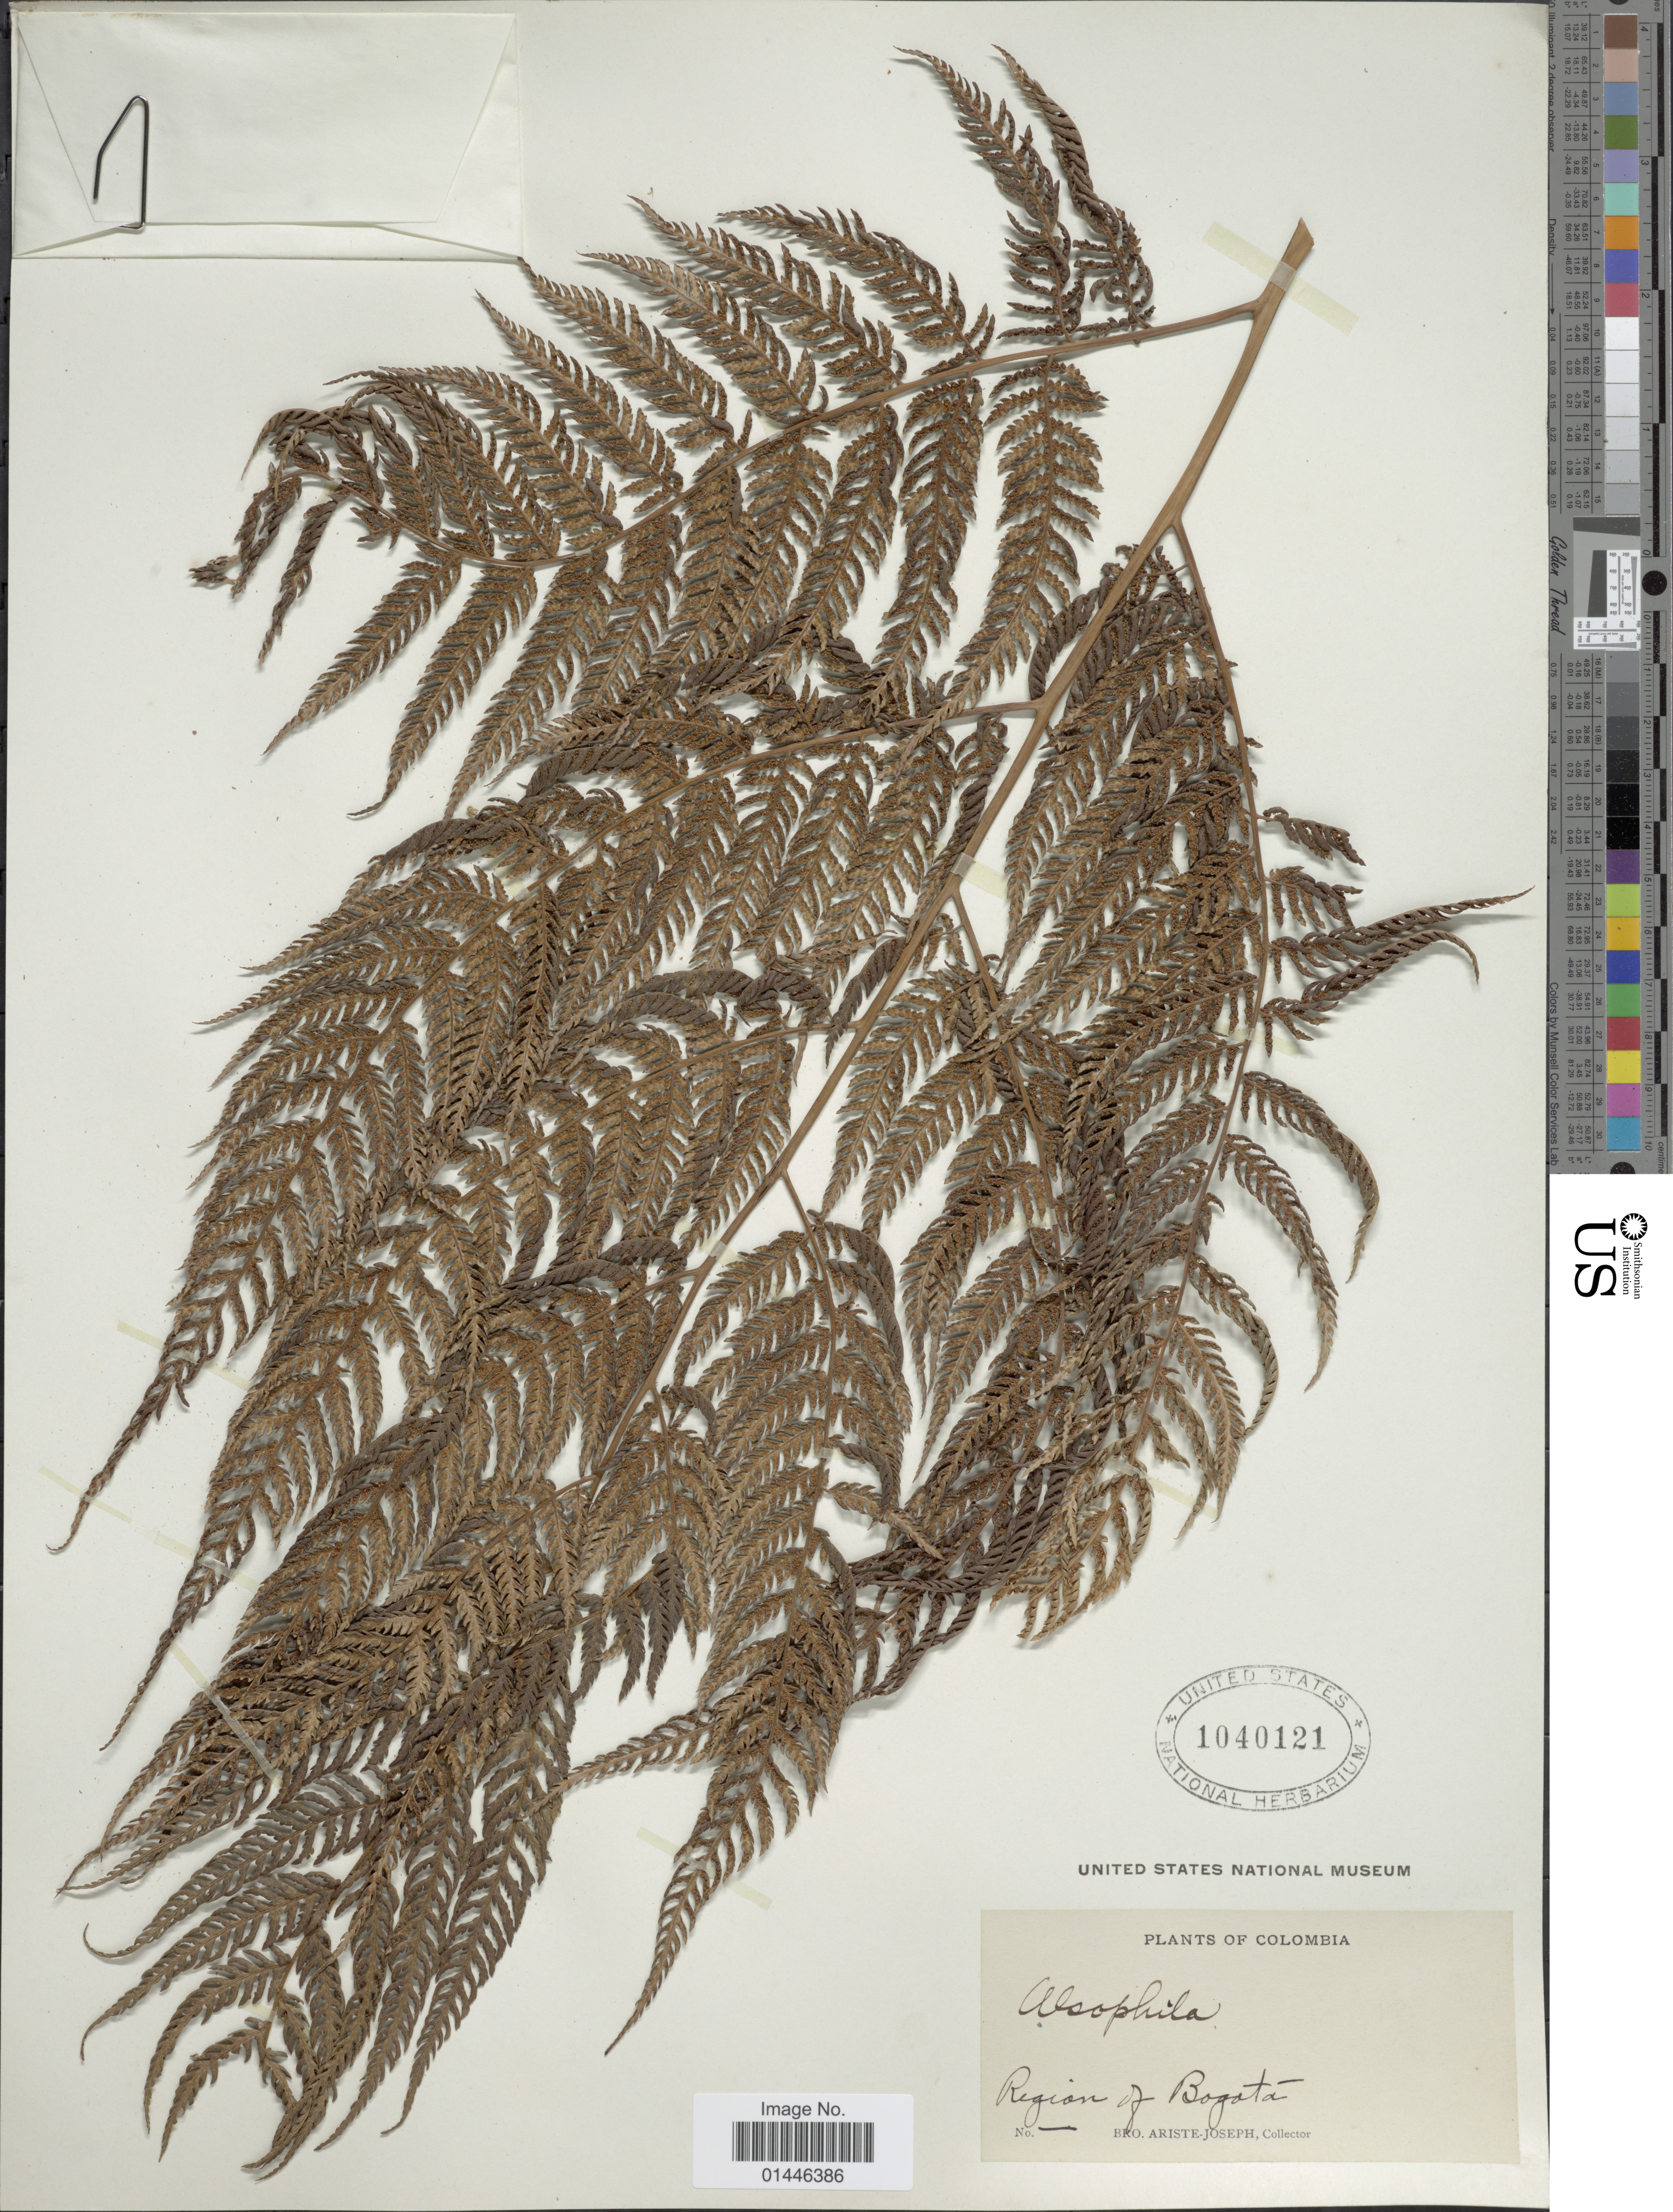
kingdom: Plantae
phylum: Tracheophyta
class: Polypodiopsida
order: Cyatheales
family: Dicksoniaceae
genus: Lophosoria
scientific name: Lophosoria quadripinnata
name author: (J.F. Gmel.) C. Chr.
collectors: Bro. Ariste-Joseph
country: Colombia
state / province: Bogota D.C.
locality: Region of Bogotá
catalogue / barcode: US 1040121